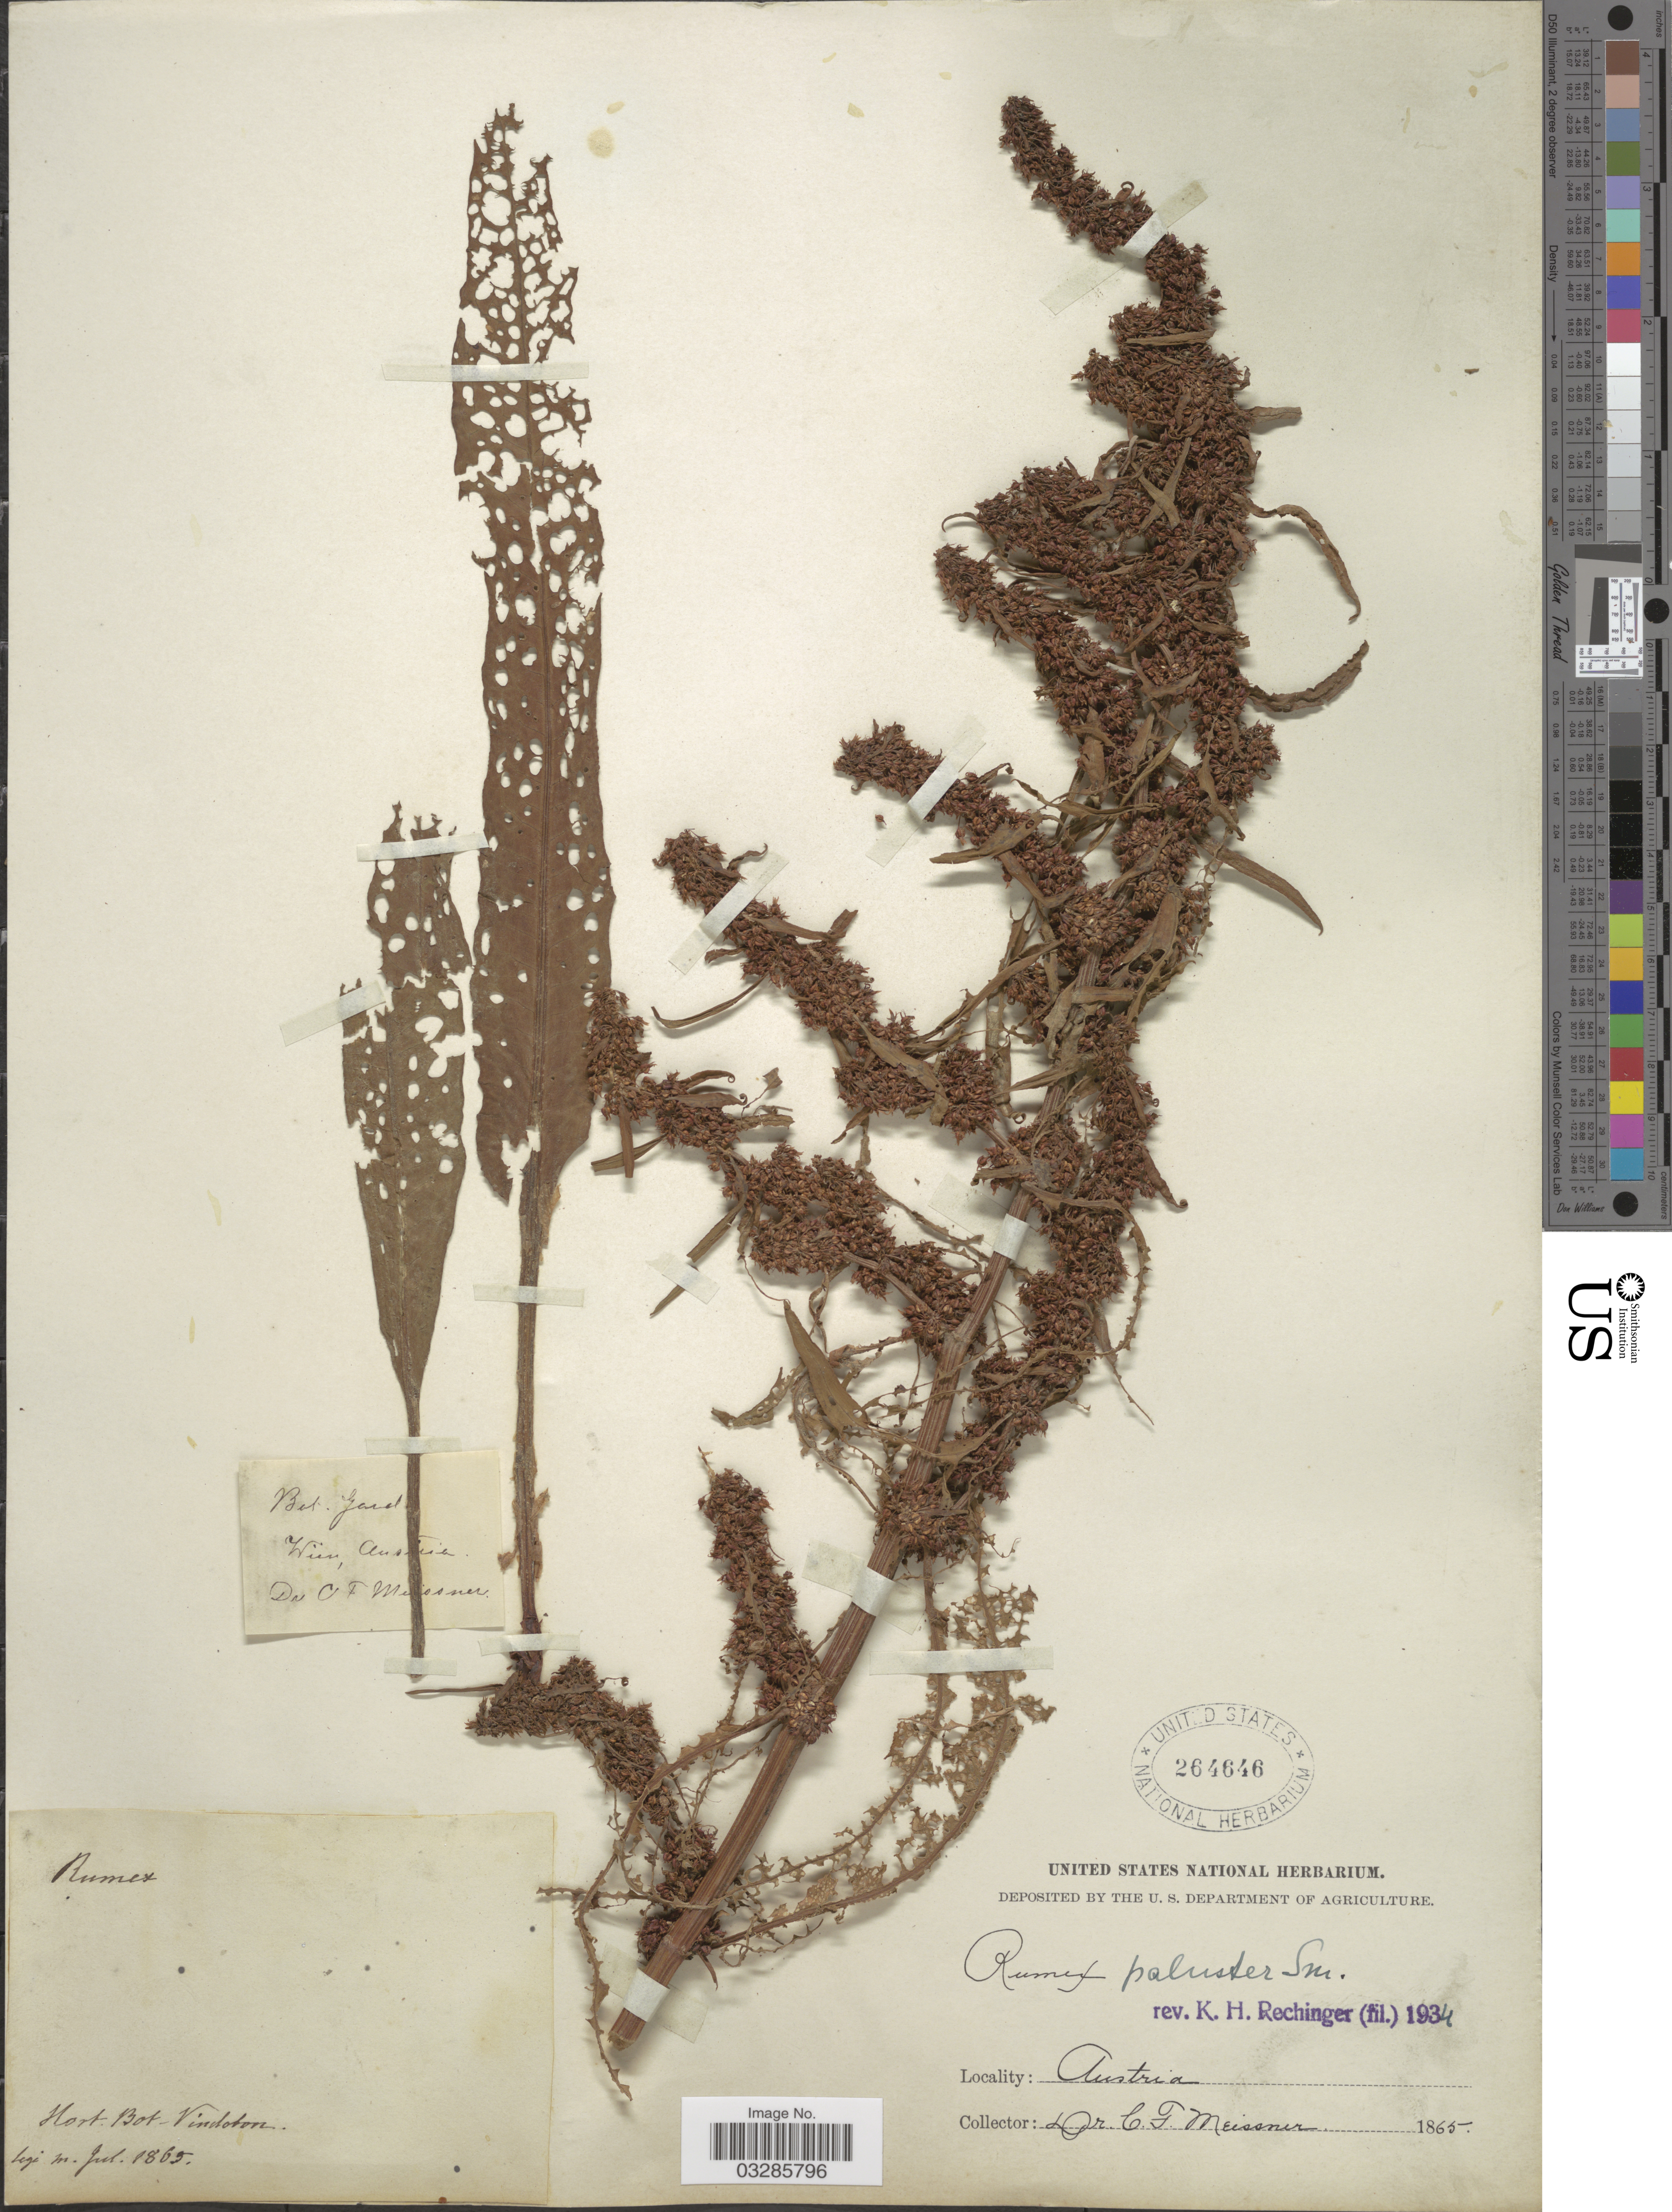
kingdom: Plantae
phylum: Tracheophyta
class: Magnoliopsida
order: Caryophyllales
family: Polygonaceae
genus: Rumex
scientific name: Rumex paluster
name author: A. Kern.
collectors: C. F. W. Meissner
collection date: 1865-07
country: Austria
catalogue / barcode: US 264646